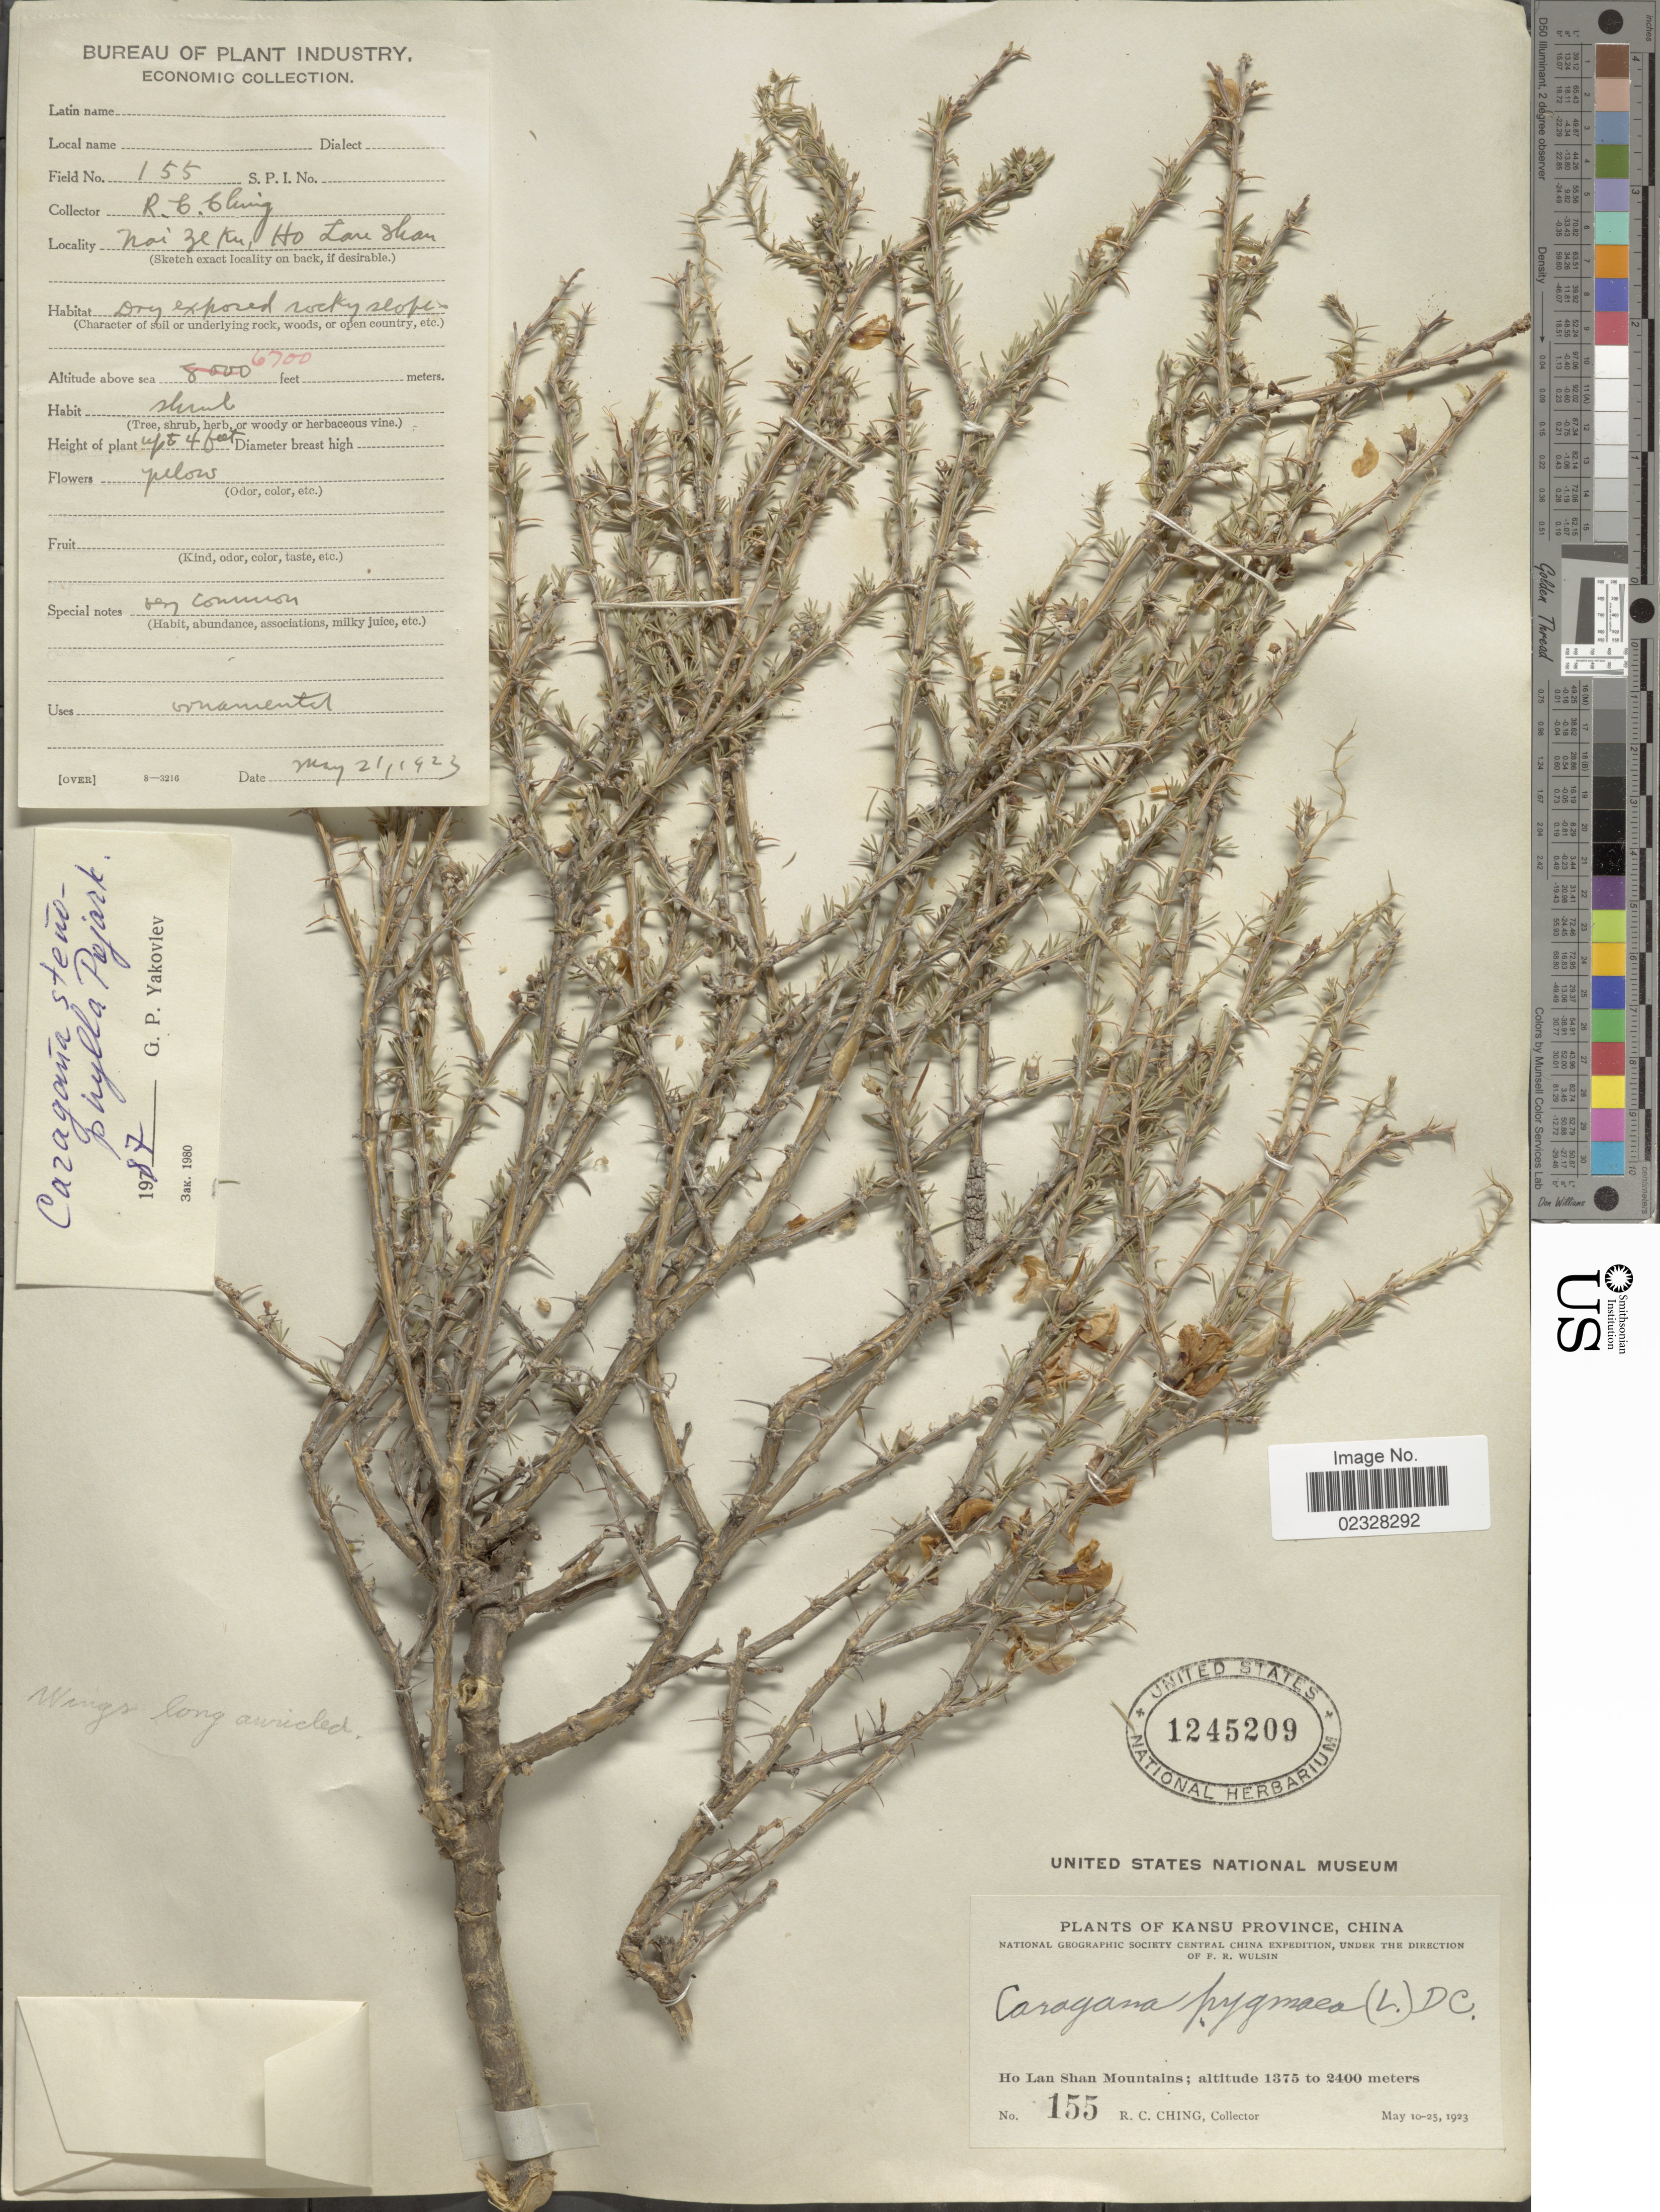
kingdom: Plantae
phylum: Tracheophyta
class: Magnoliopsida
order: Fabales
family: Fabaceae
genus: Caragana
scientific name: Caragana stenophylla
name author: Pojark.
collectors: R. C. Ching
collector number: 155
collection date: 1923-05-21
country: China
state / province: Gansu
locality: Kansu Province, Ho Lan Shan Mountains, Nai Ze Ku, dry exposed rocky slopes.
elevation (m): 2042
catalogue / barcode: US 1245209